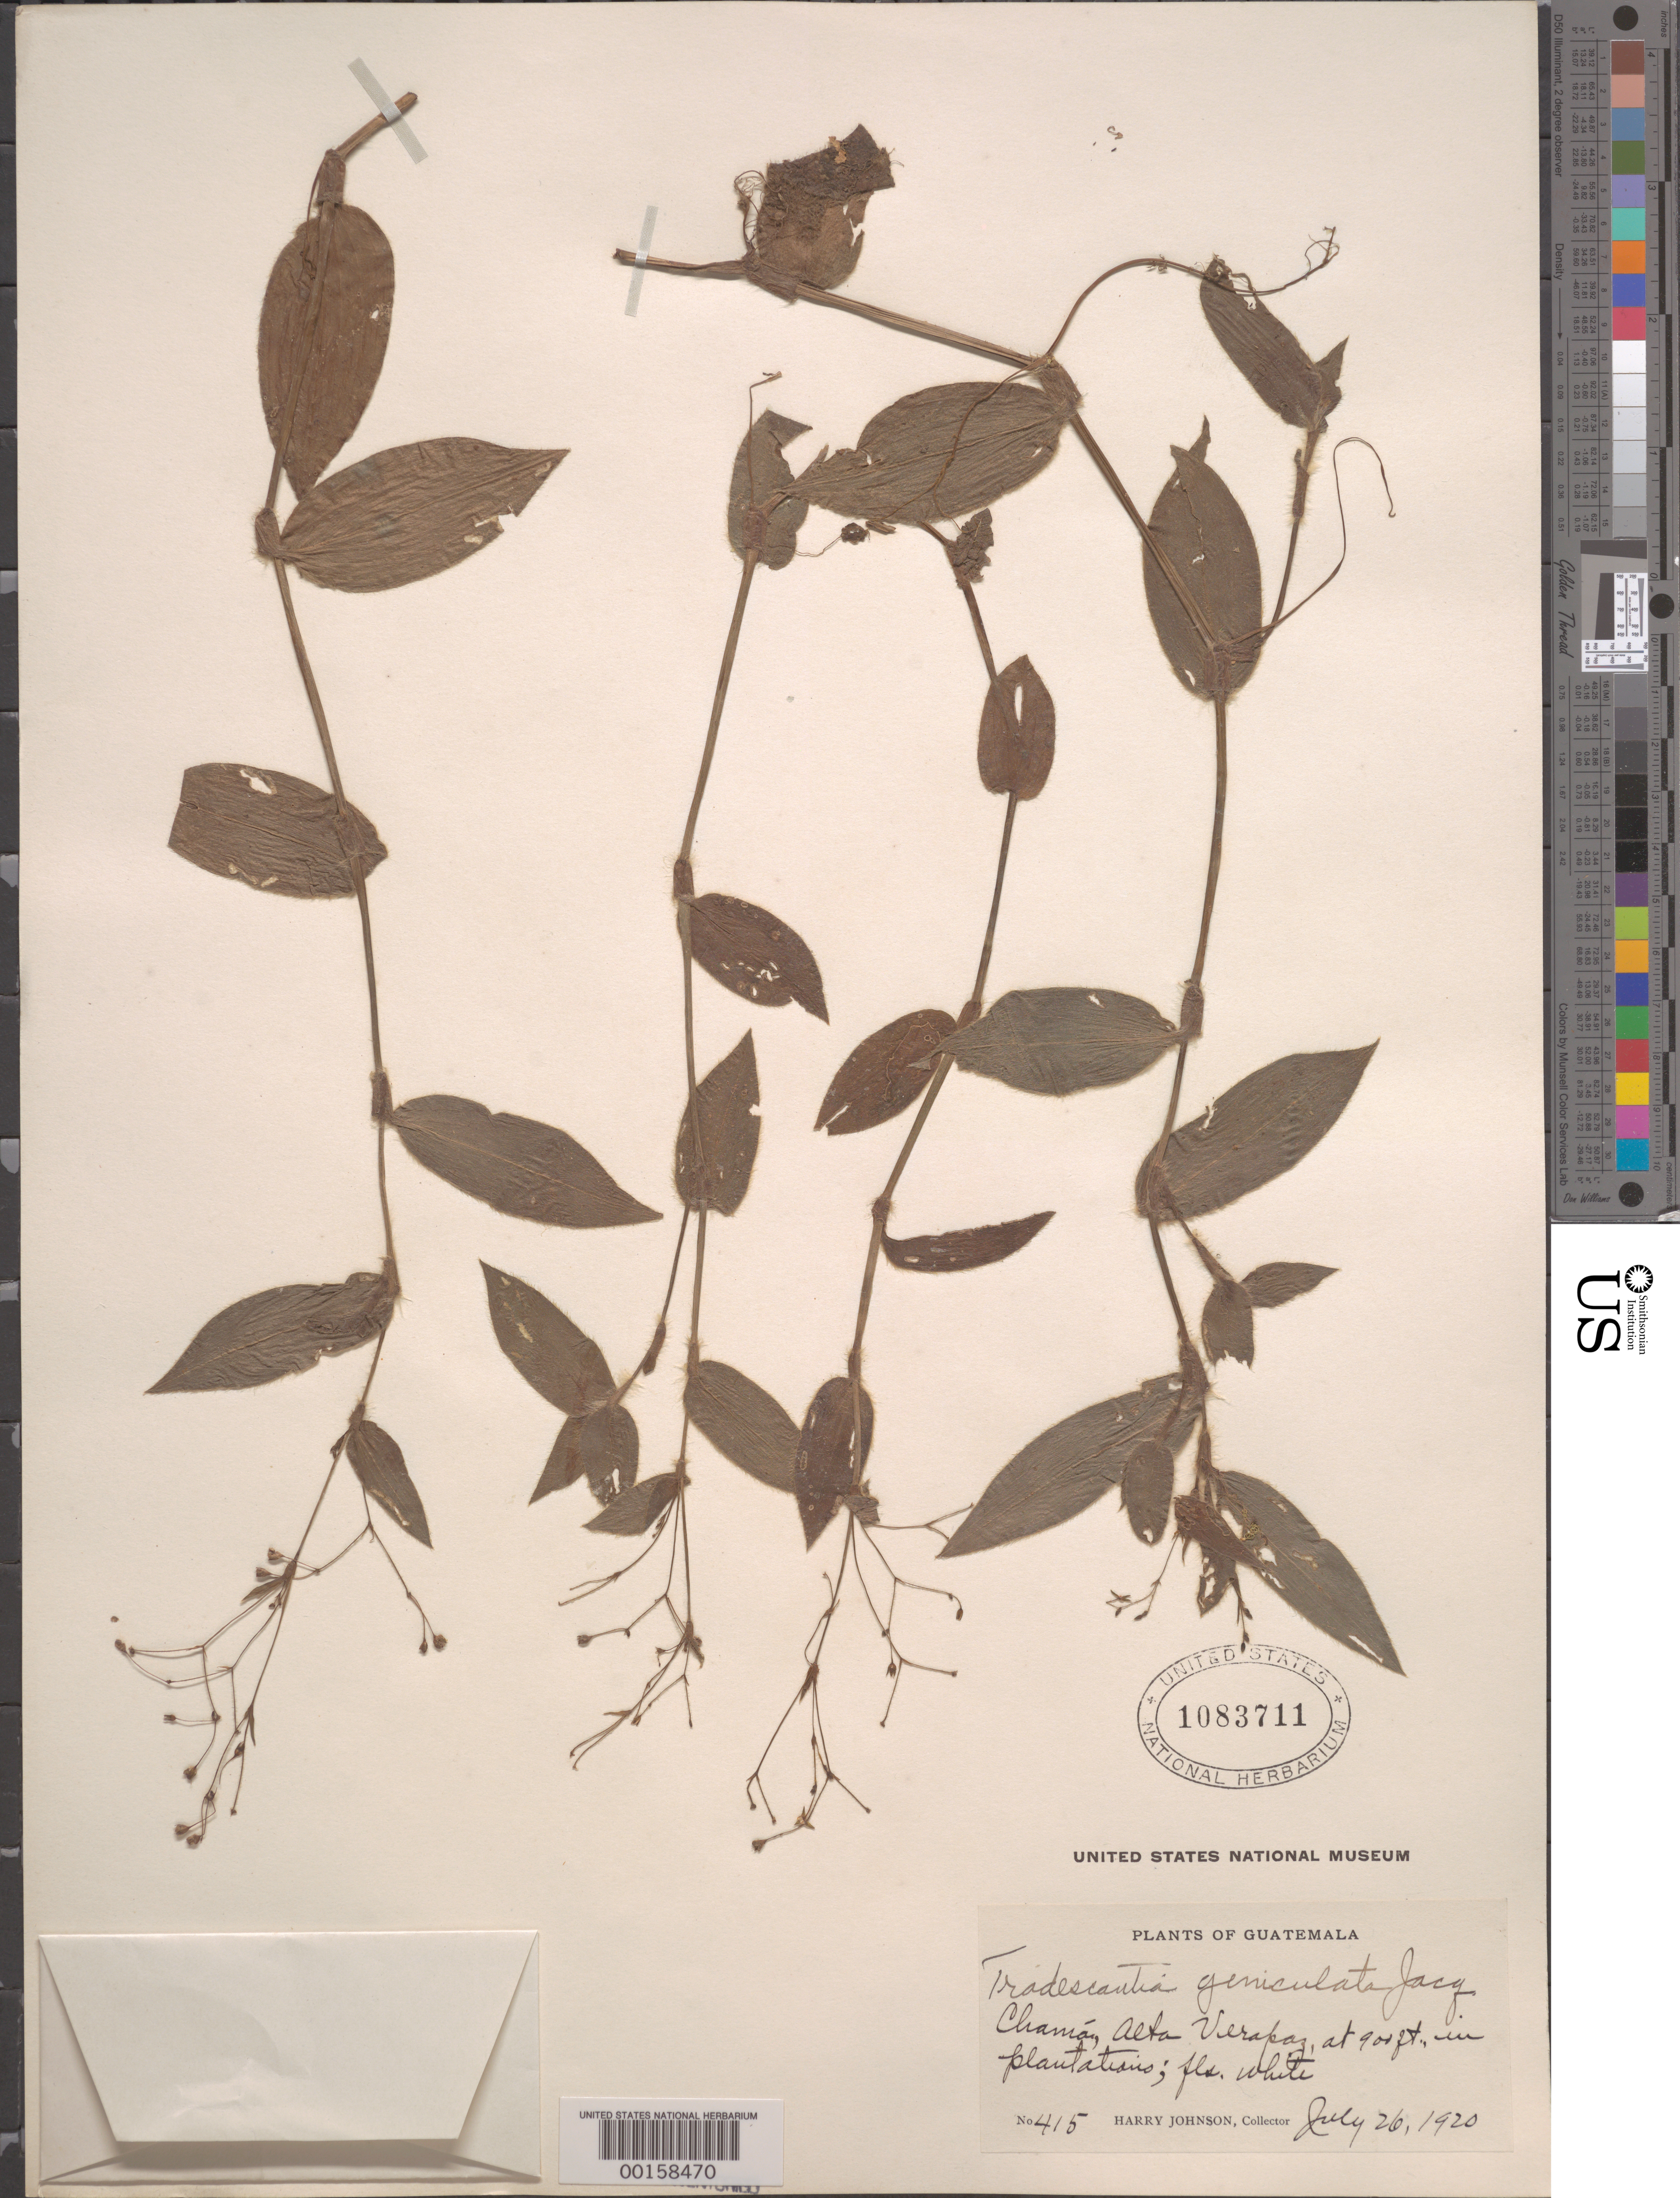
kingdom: Plantae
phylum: Tracheophyta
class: Liliopsida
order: Commelinales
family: Commelinaceae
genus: Gibasis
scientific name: Gibasis geniculata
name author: (Jacq.) Rohweder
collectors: H. Johnson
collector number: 415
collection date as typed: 26 Jul 1920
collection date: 1920-07-26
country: Guatemala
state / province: Alta Verapaz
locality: Chamá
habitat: Plantations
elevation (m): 275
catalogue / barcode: US 1083711